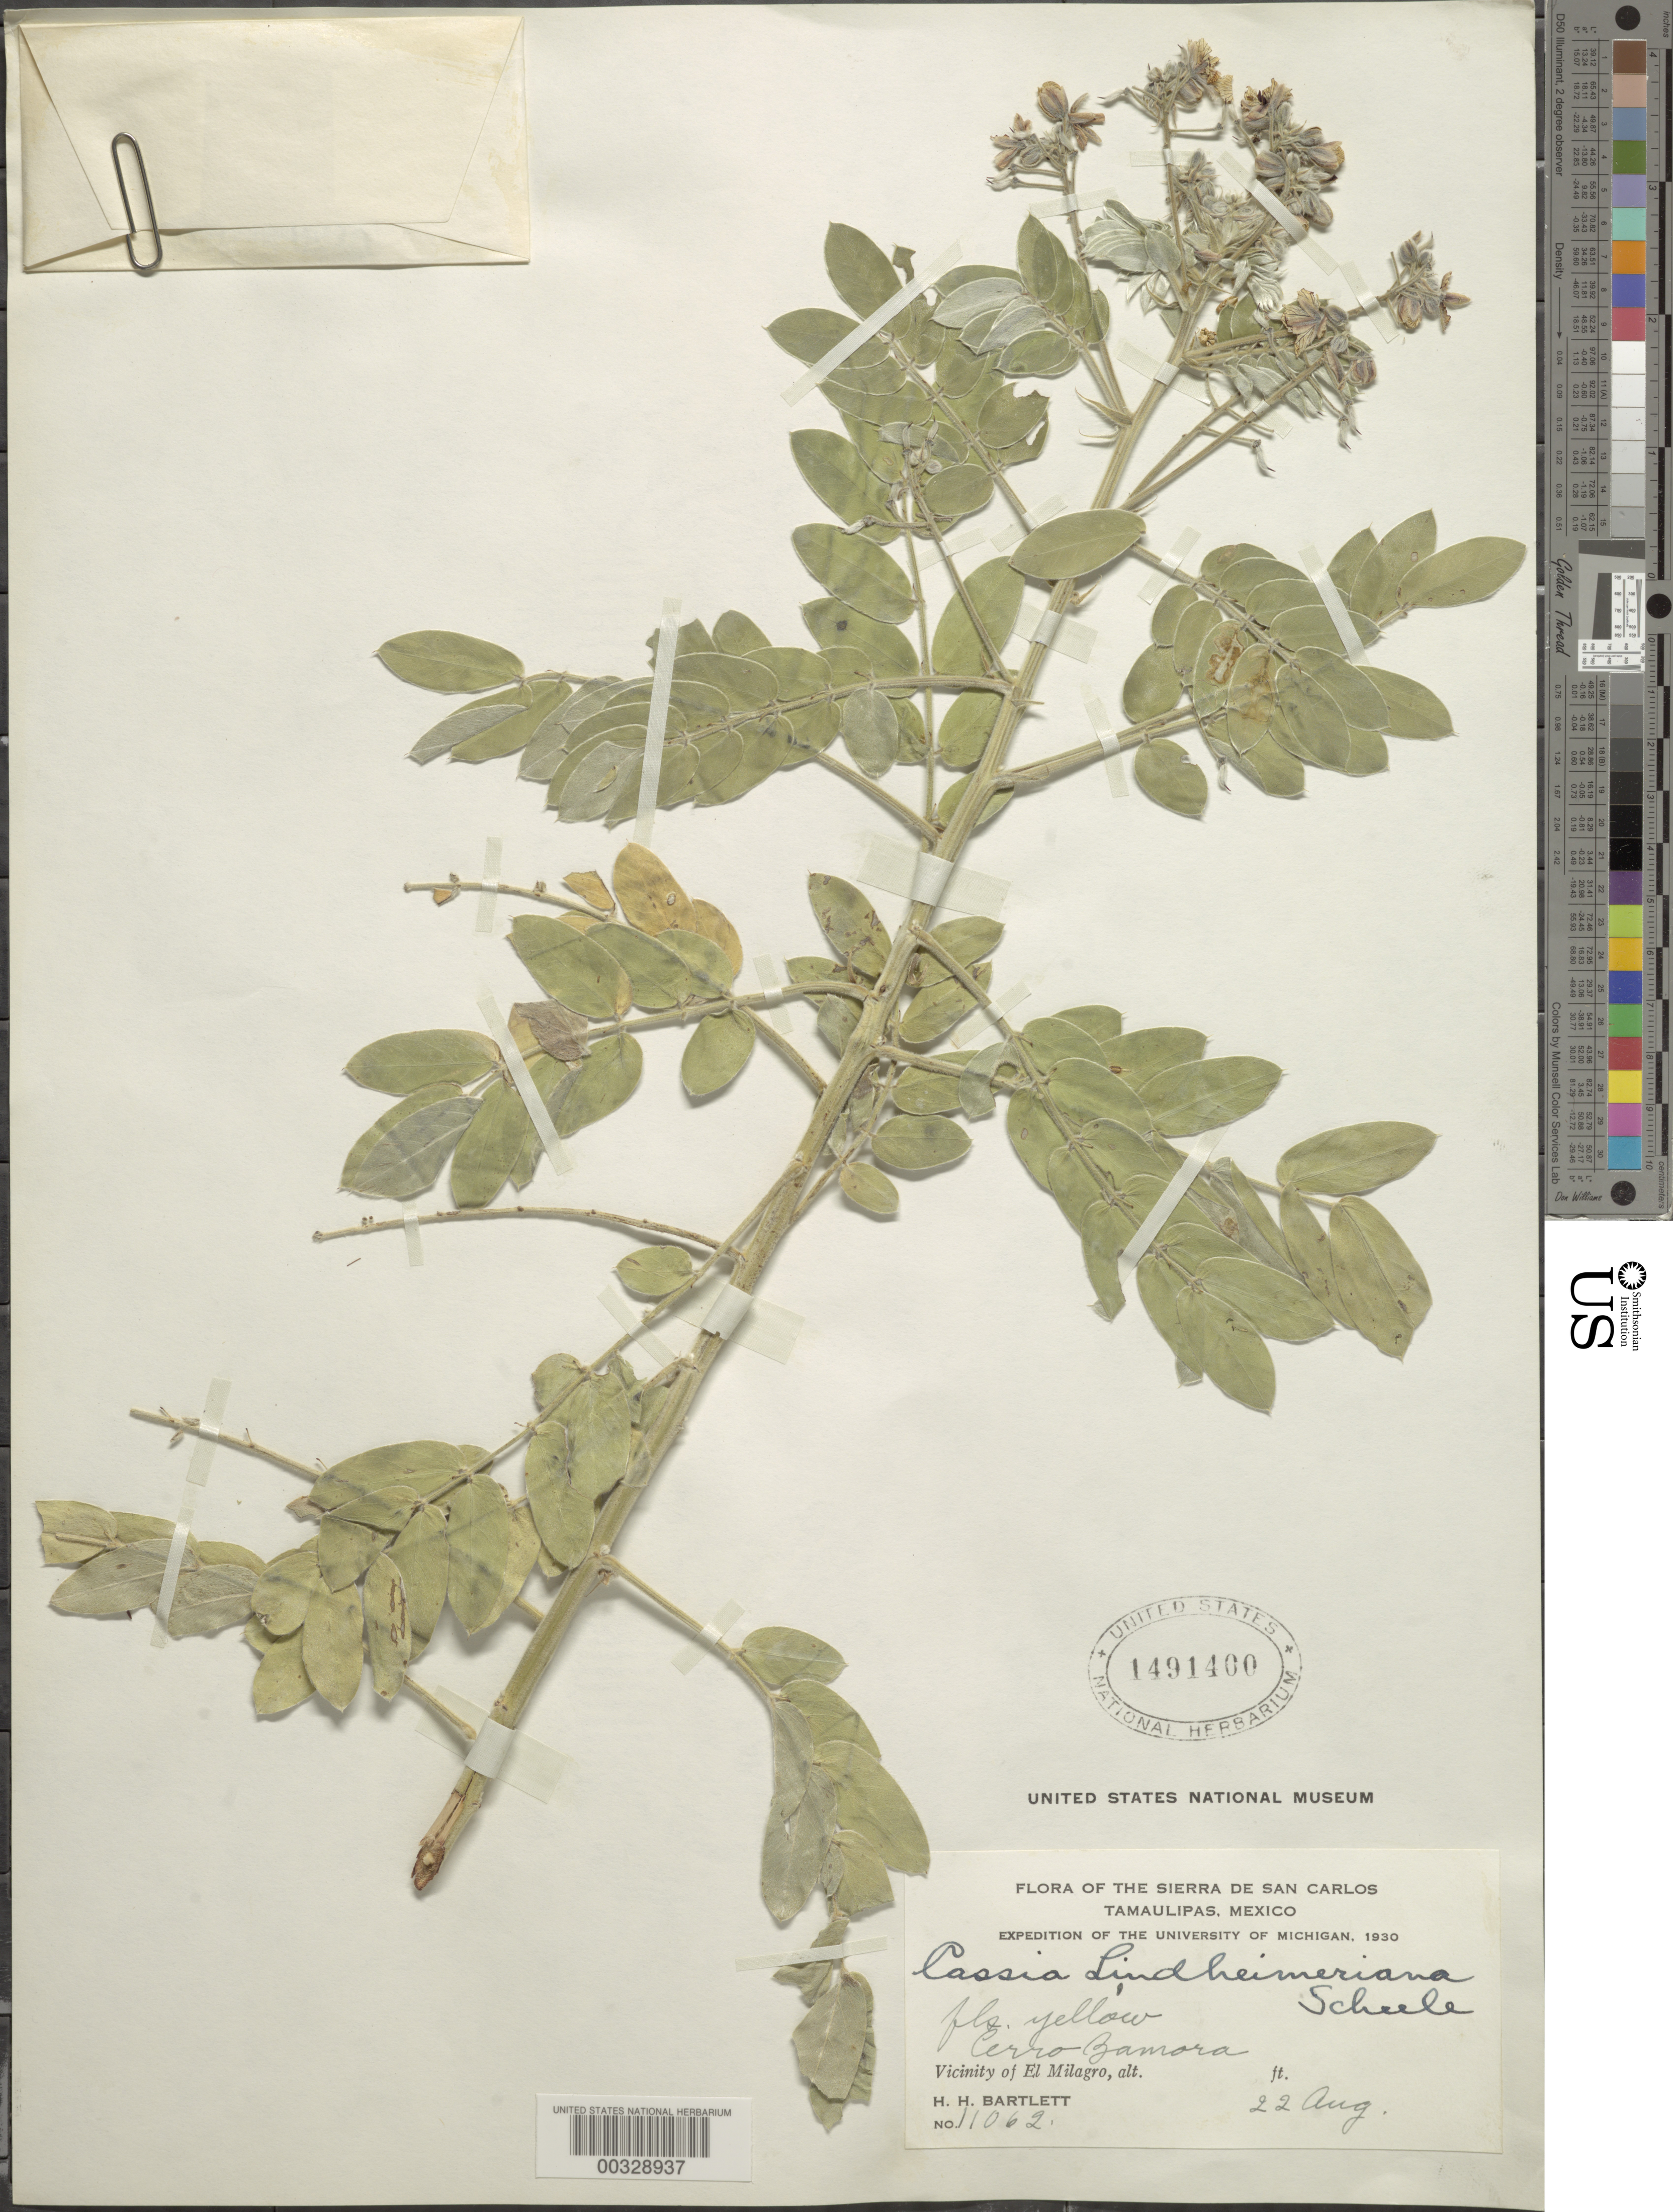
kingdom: Plantae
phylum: Tracheophyta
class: Magnoliopsida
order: Fabales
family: Fabaceae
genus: Senna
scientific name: Senna lindheimeriana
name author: (Scheele) H.S. Irwin & Barneby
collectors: H. H. Bartlett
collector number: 11062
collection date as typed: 22 Aug 1930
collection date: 1930-08-22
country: Mexico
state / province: Tamaulipas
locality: Cerro bamora; vicinity of el milagro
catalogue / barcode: US 1491400